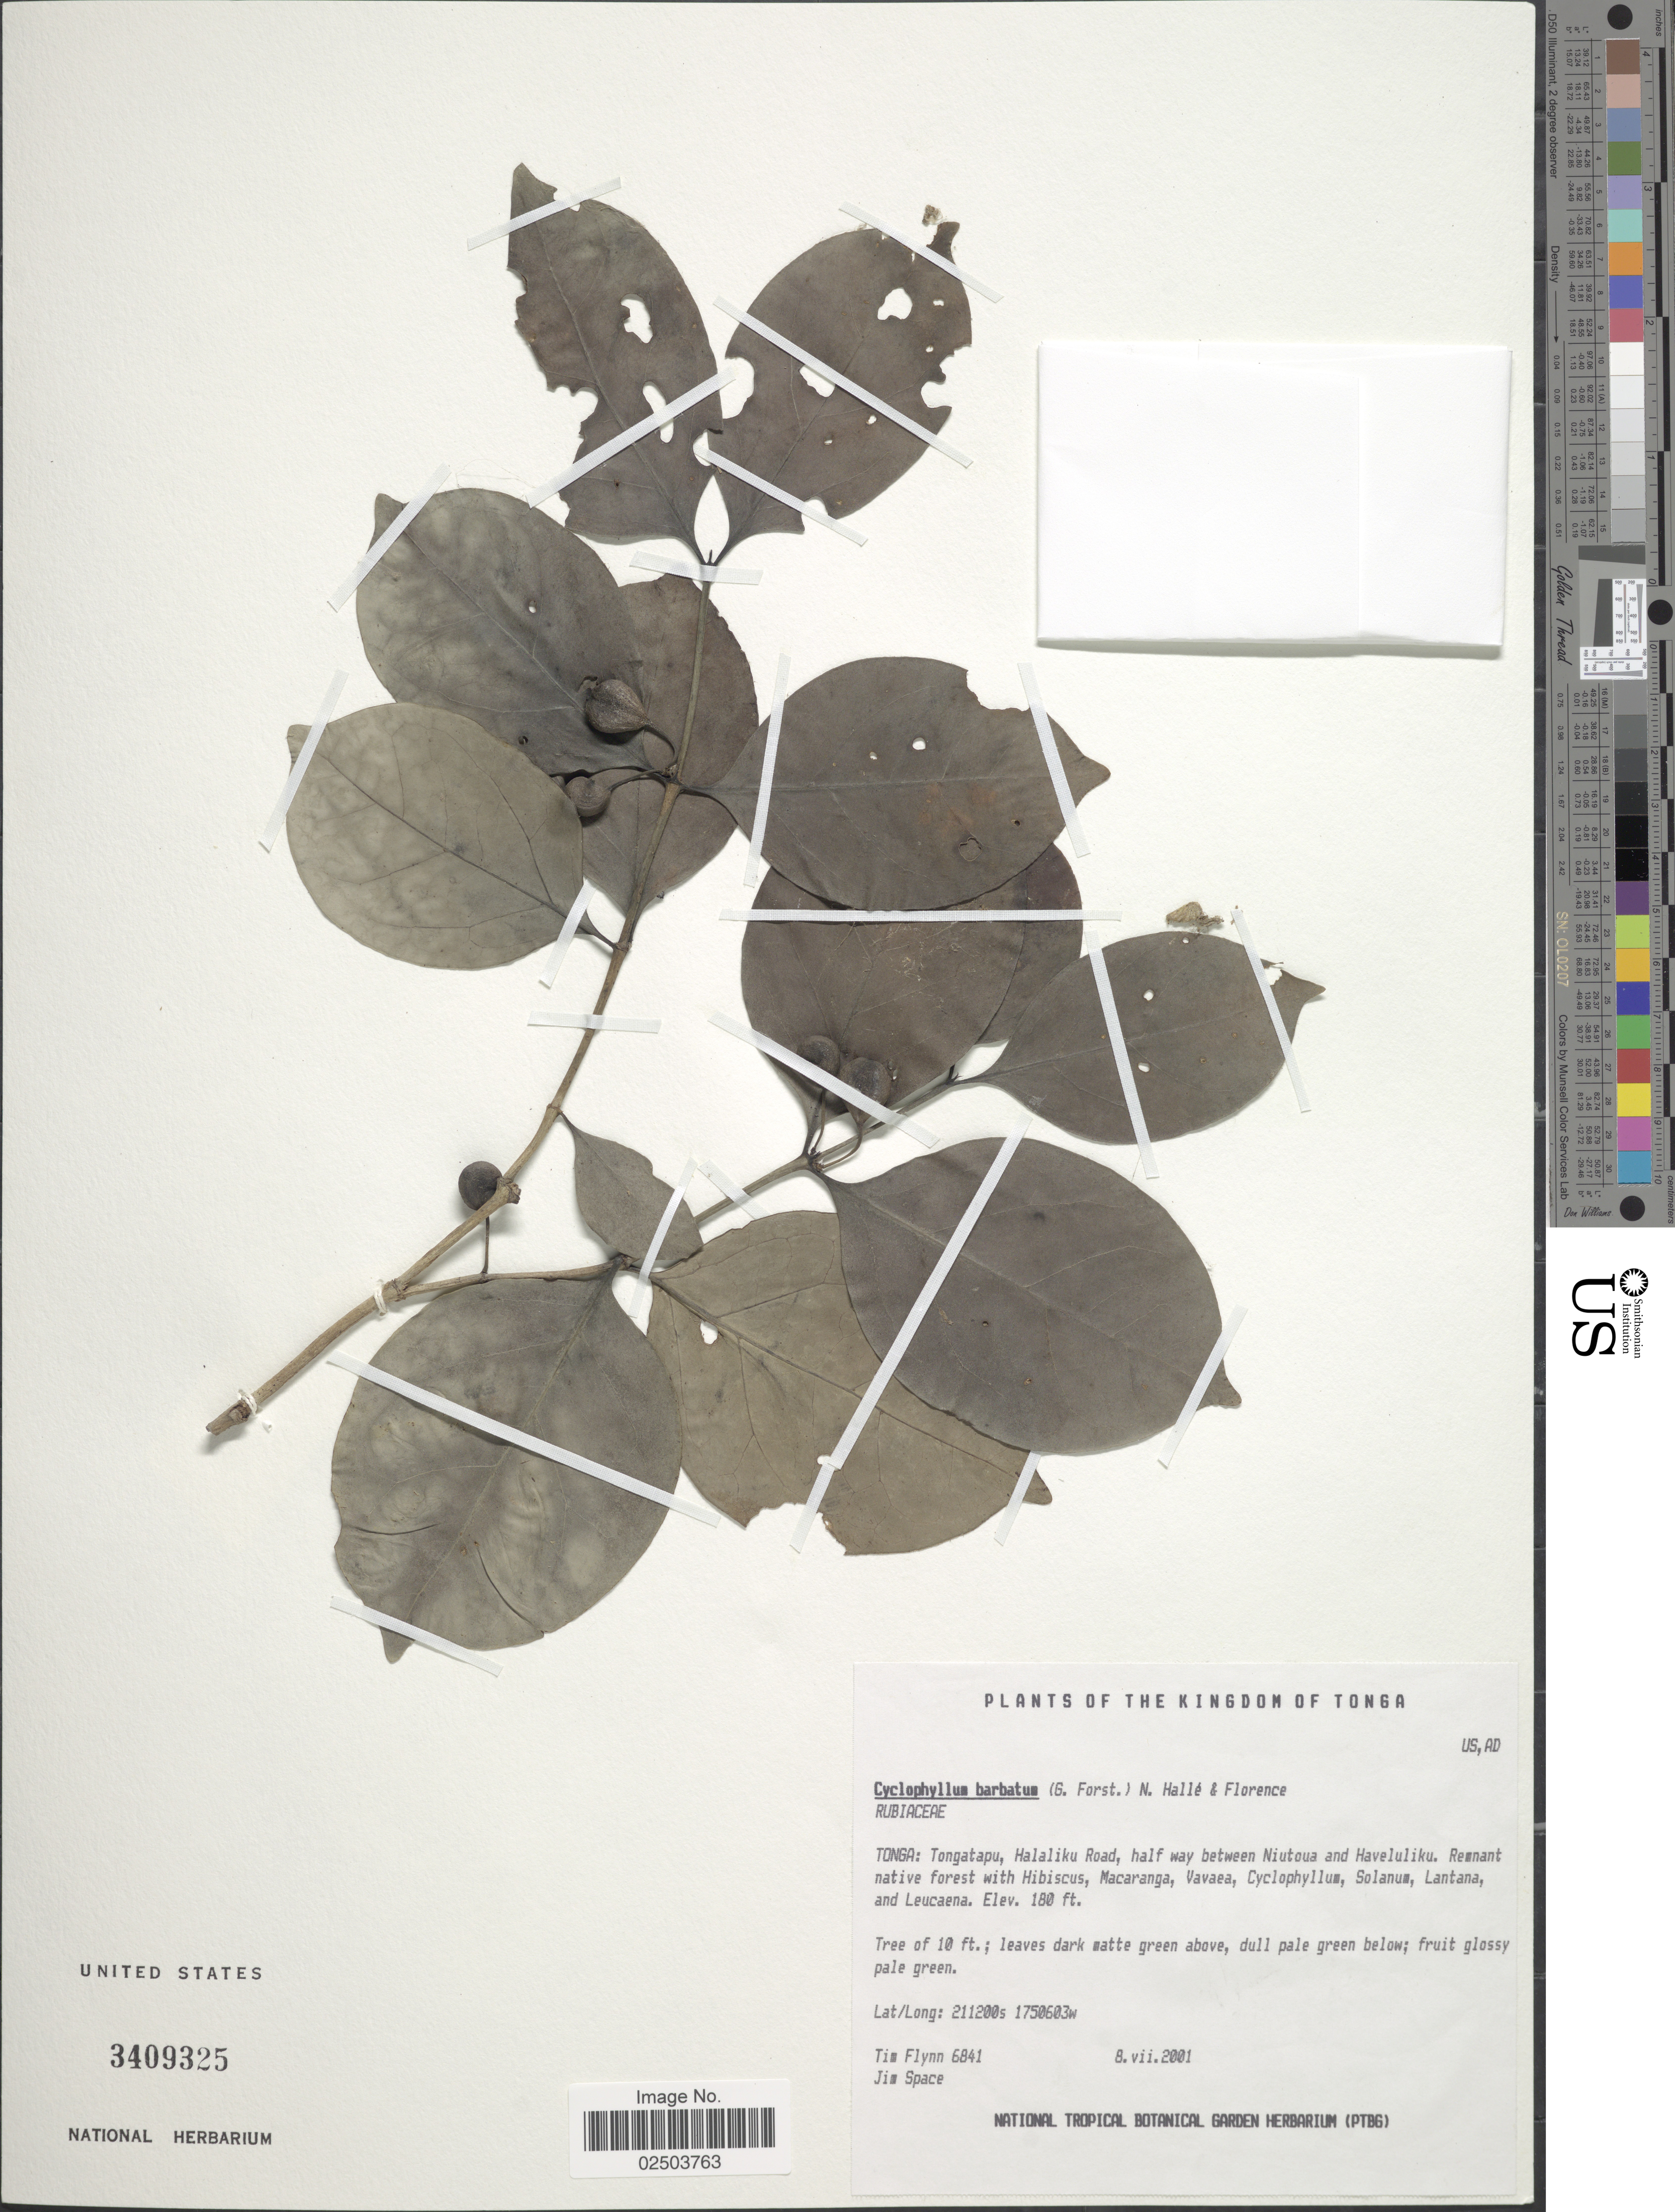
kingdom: Plantae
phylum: Tracheophyta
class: Magnoliopsida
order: Gentianales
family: Rubiaceae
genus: Canthium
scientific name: Canthium barbatum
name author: (G. Forst.) Seem.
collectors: T. W. Flynn & J. Space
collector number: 6841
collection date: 2001-07-08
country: Tonga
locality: Tongatapu, Halaliku Road, half way between Nuitoua and Haveluliku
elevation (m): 55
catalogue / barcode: US 3409325